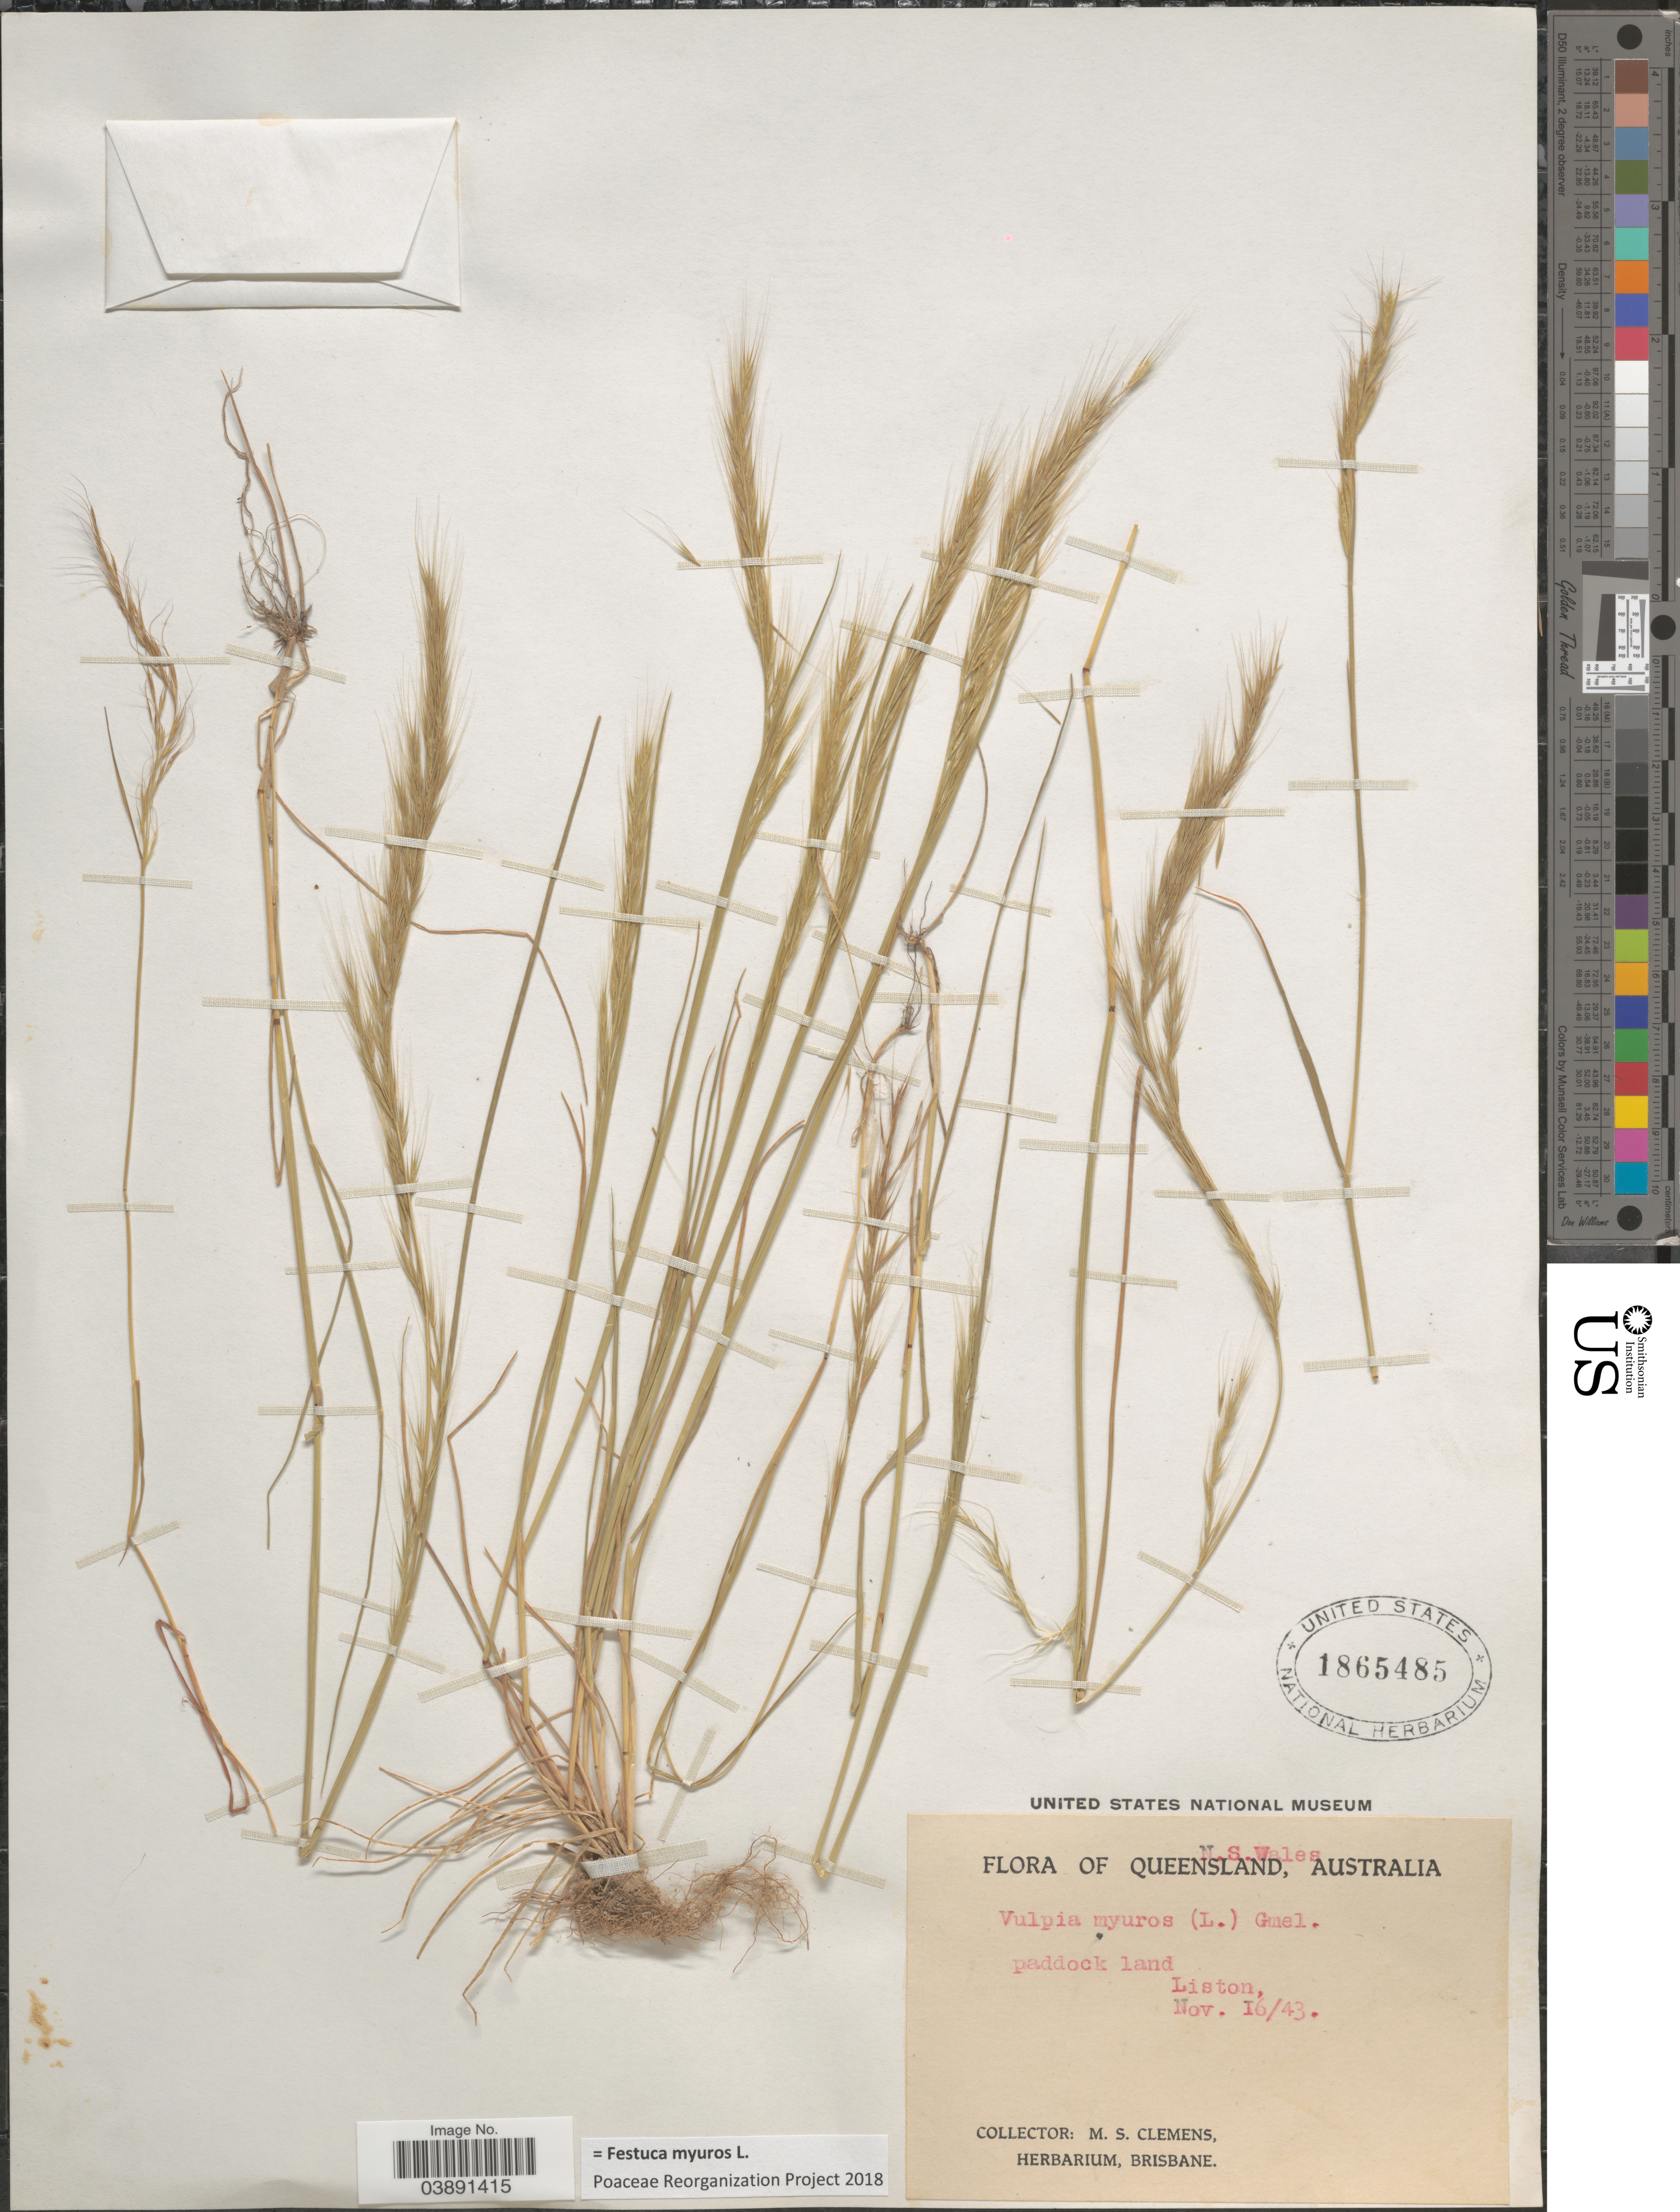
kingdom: Plantae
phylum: Tracheophyta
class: Liliopsida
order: Poales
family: Poaceae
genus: Festuca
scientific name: Festuca myuros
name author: L.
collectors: M. S. Clemens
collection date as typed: Transcribed d/m/y: 16/11/43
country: Australia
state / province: New South Wales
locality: Paddock land. Liston.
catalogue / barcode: US 1865485